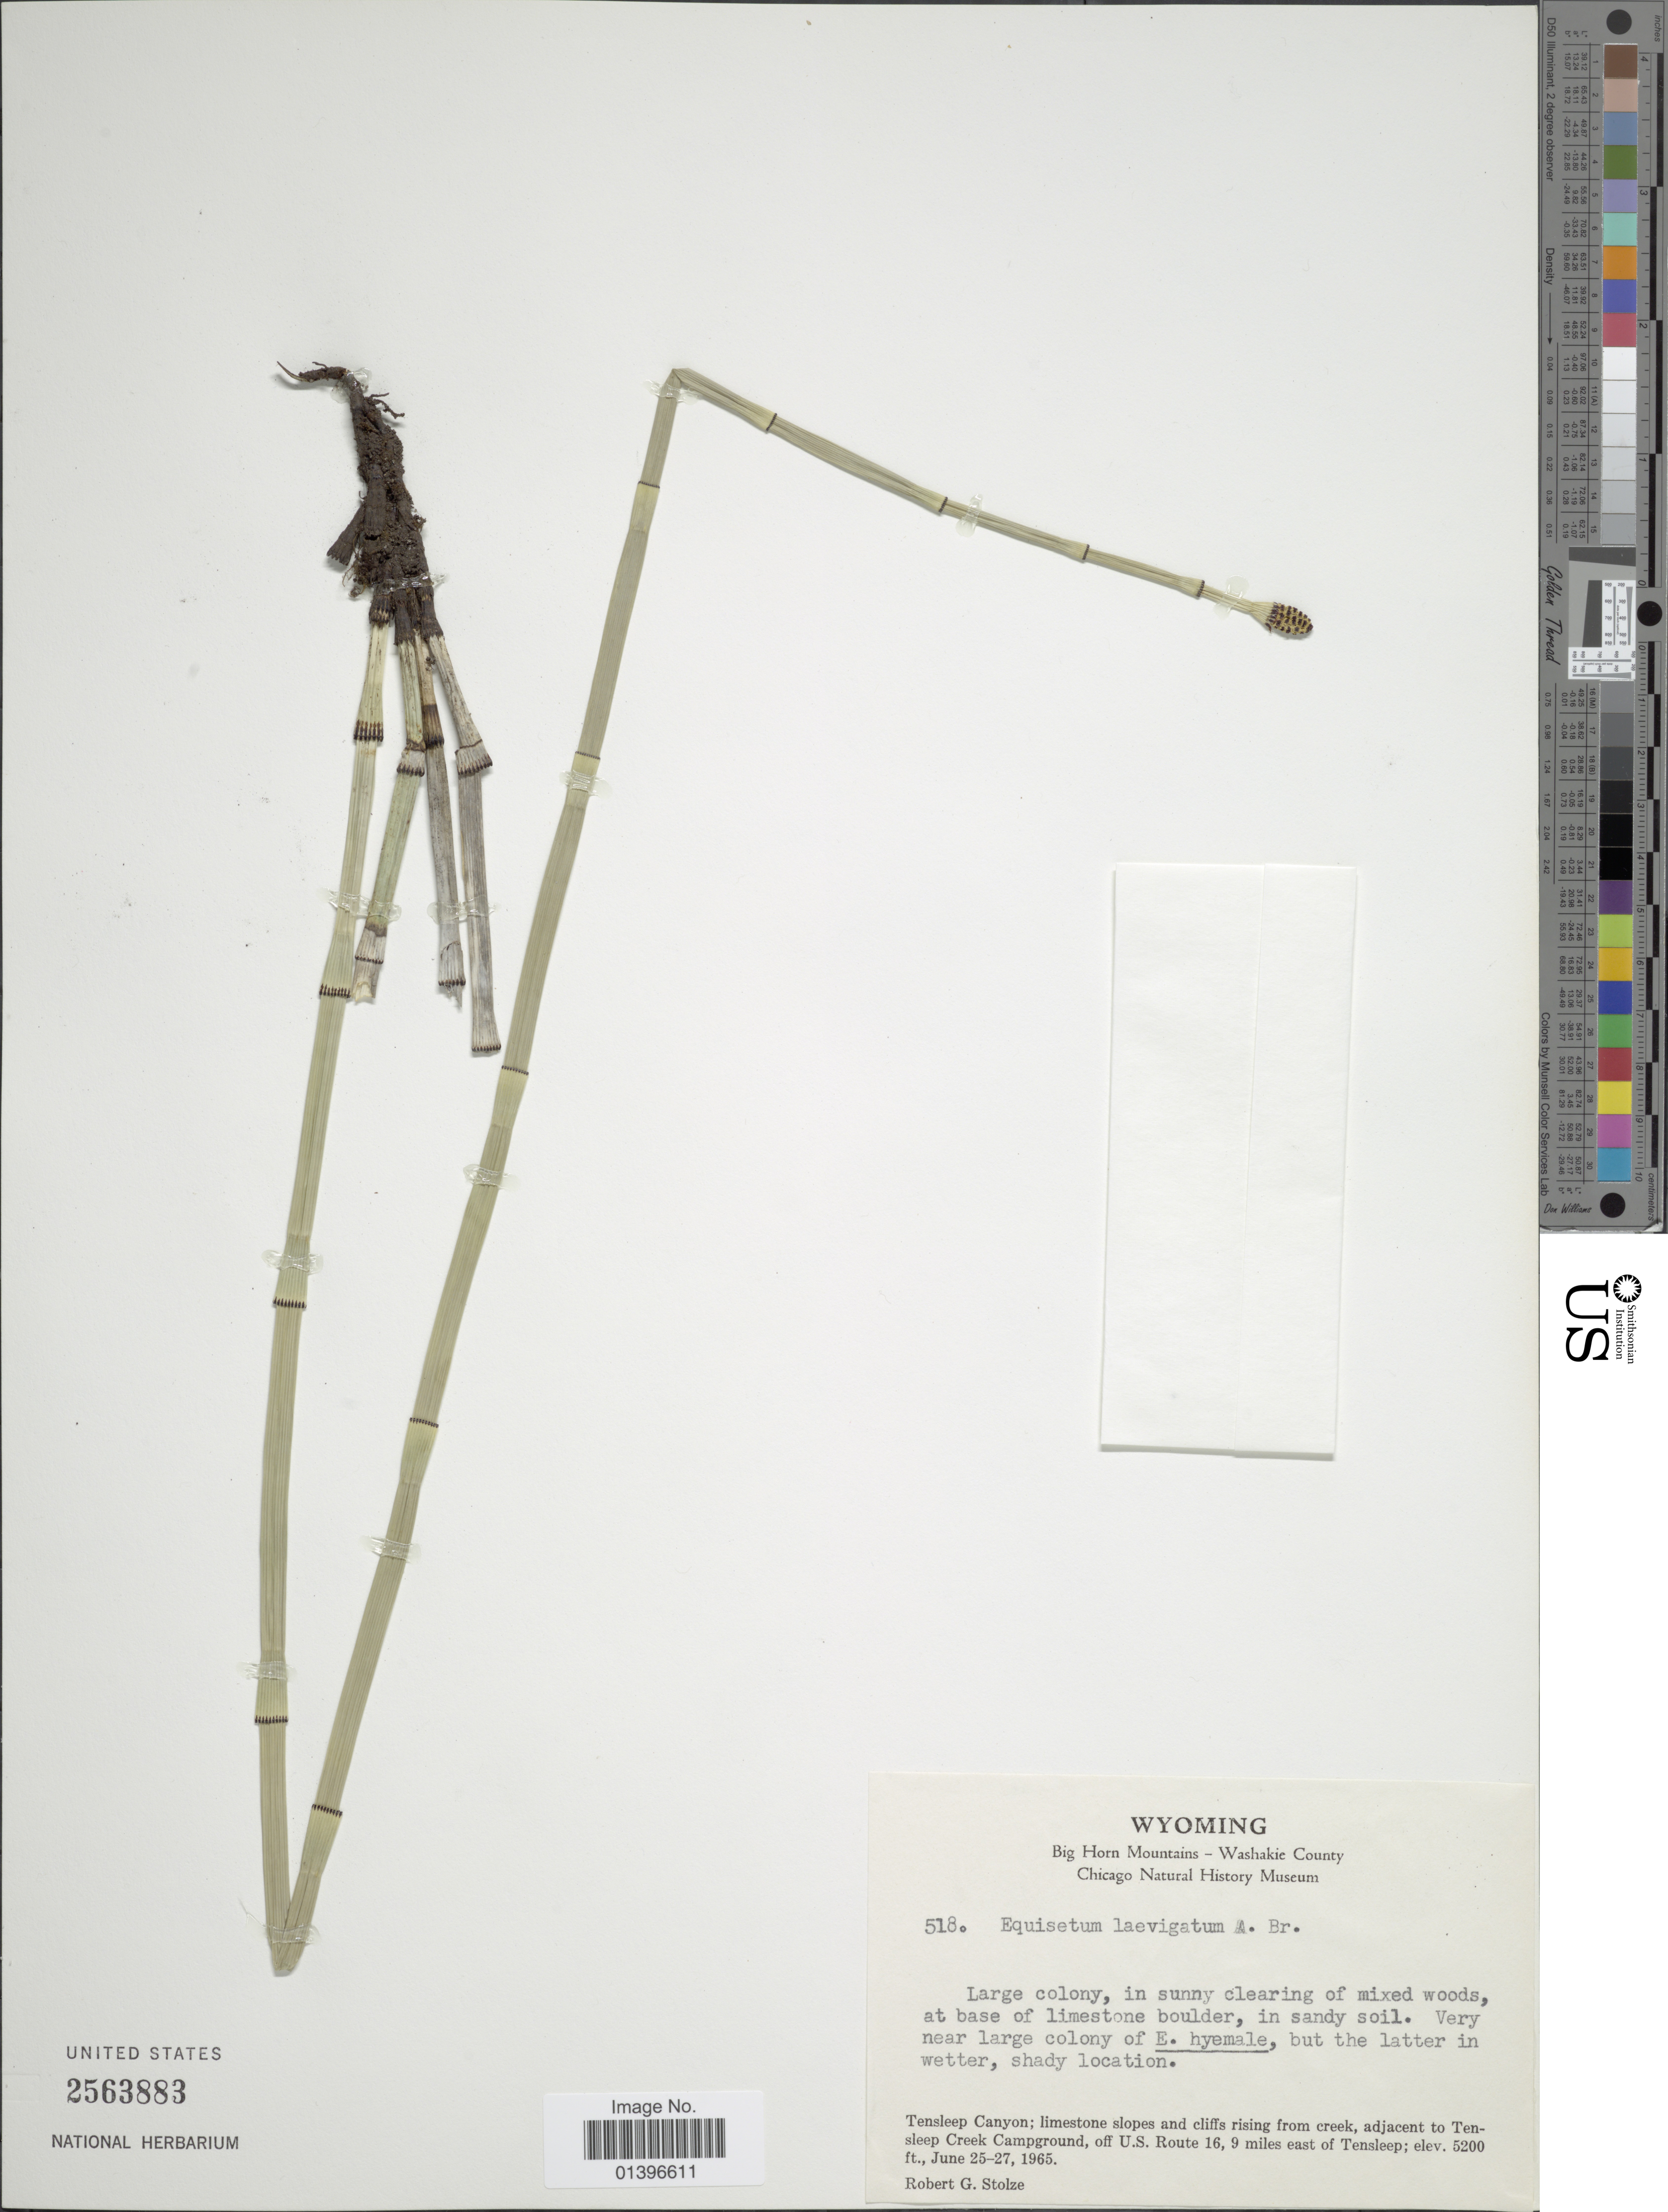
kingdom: Plantae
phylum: Tracheophyta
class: Polypodiopsida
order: Equisetales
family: Equisetaceae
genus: Equisetum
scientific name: Equisetum laevigatum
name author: A. Braun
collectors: R. G. Stolze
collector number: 518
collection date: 1965-06-25/1965-06-27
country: United States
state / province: Wyoming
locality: Big Horn Mountains - Washakie County. Tensleep Canyon; limestone slopes and cliffs rising from creek, adjacent to Tensleep Creek Campground, off U.S. Route 16,9 miles east of Tensleep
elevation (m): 1585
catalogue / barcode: US 2563883